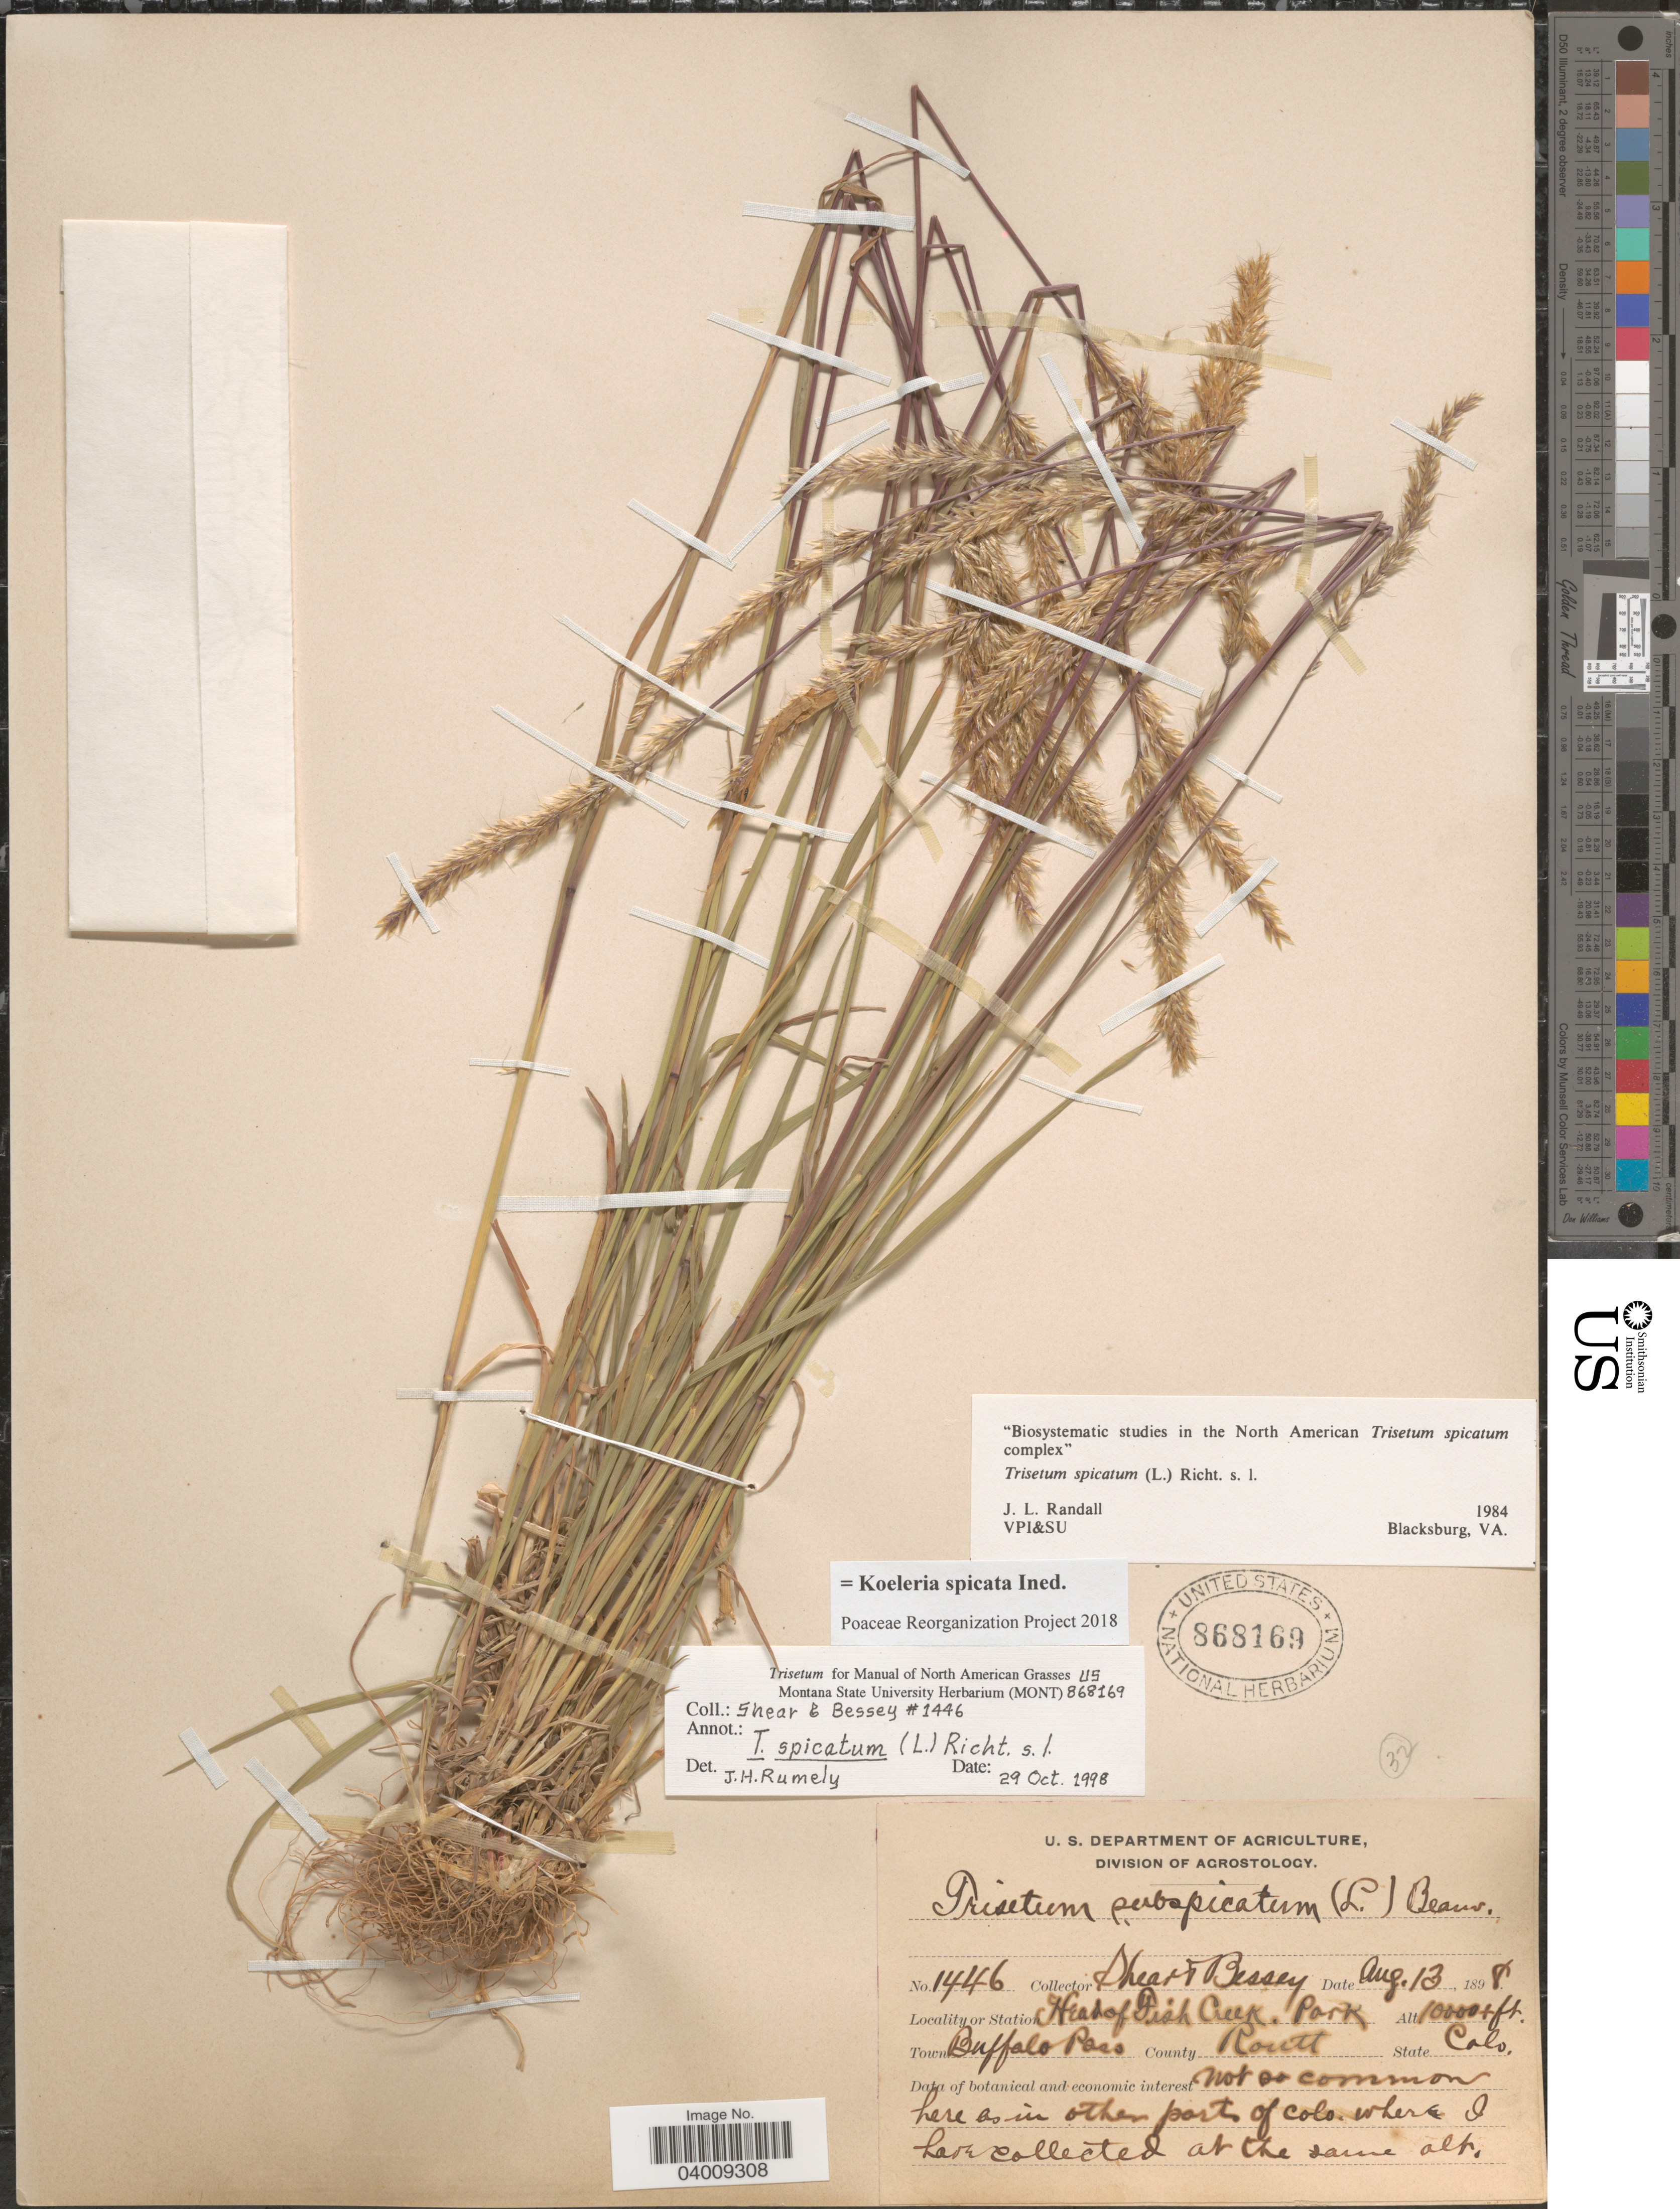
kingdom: Plantae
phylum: Tracheophyta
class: Liliopsida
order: Poales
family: Poaceae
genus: Koeleria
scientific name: Koeleria spicata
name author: (L.) Barberá et al.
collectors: -- Shear & -. Bessey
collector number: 1446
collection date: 1898-08-13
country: United States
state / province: Colorado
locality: Head of Fish Creek. Park. Town Buffalo Pass. County Routt.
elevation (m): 3048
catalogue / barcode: US 868169